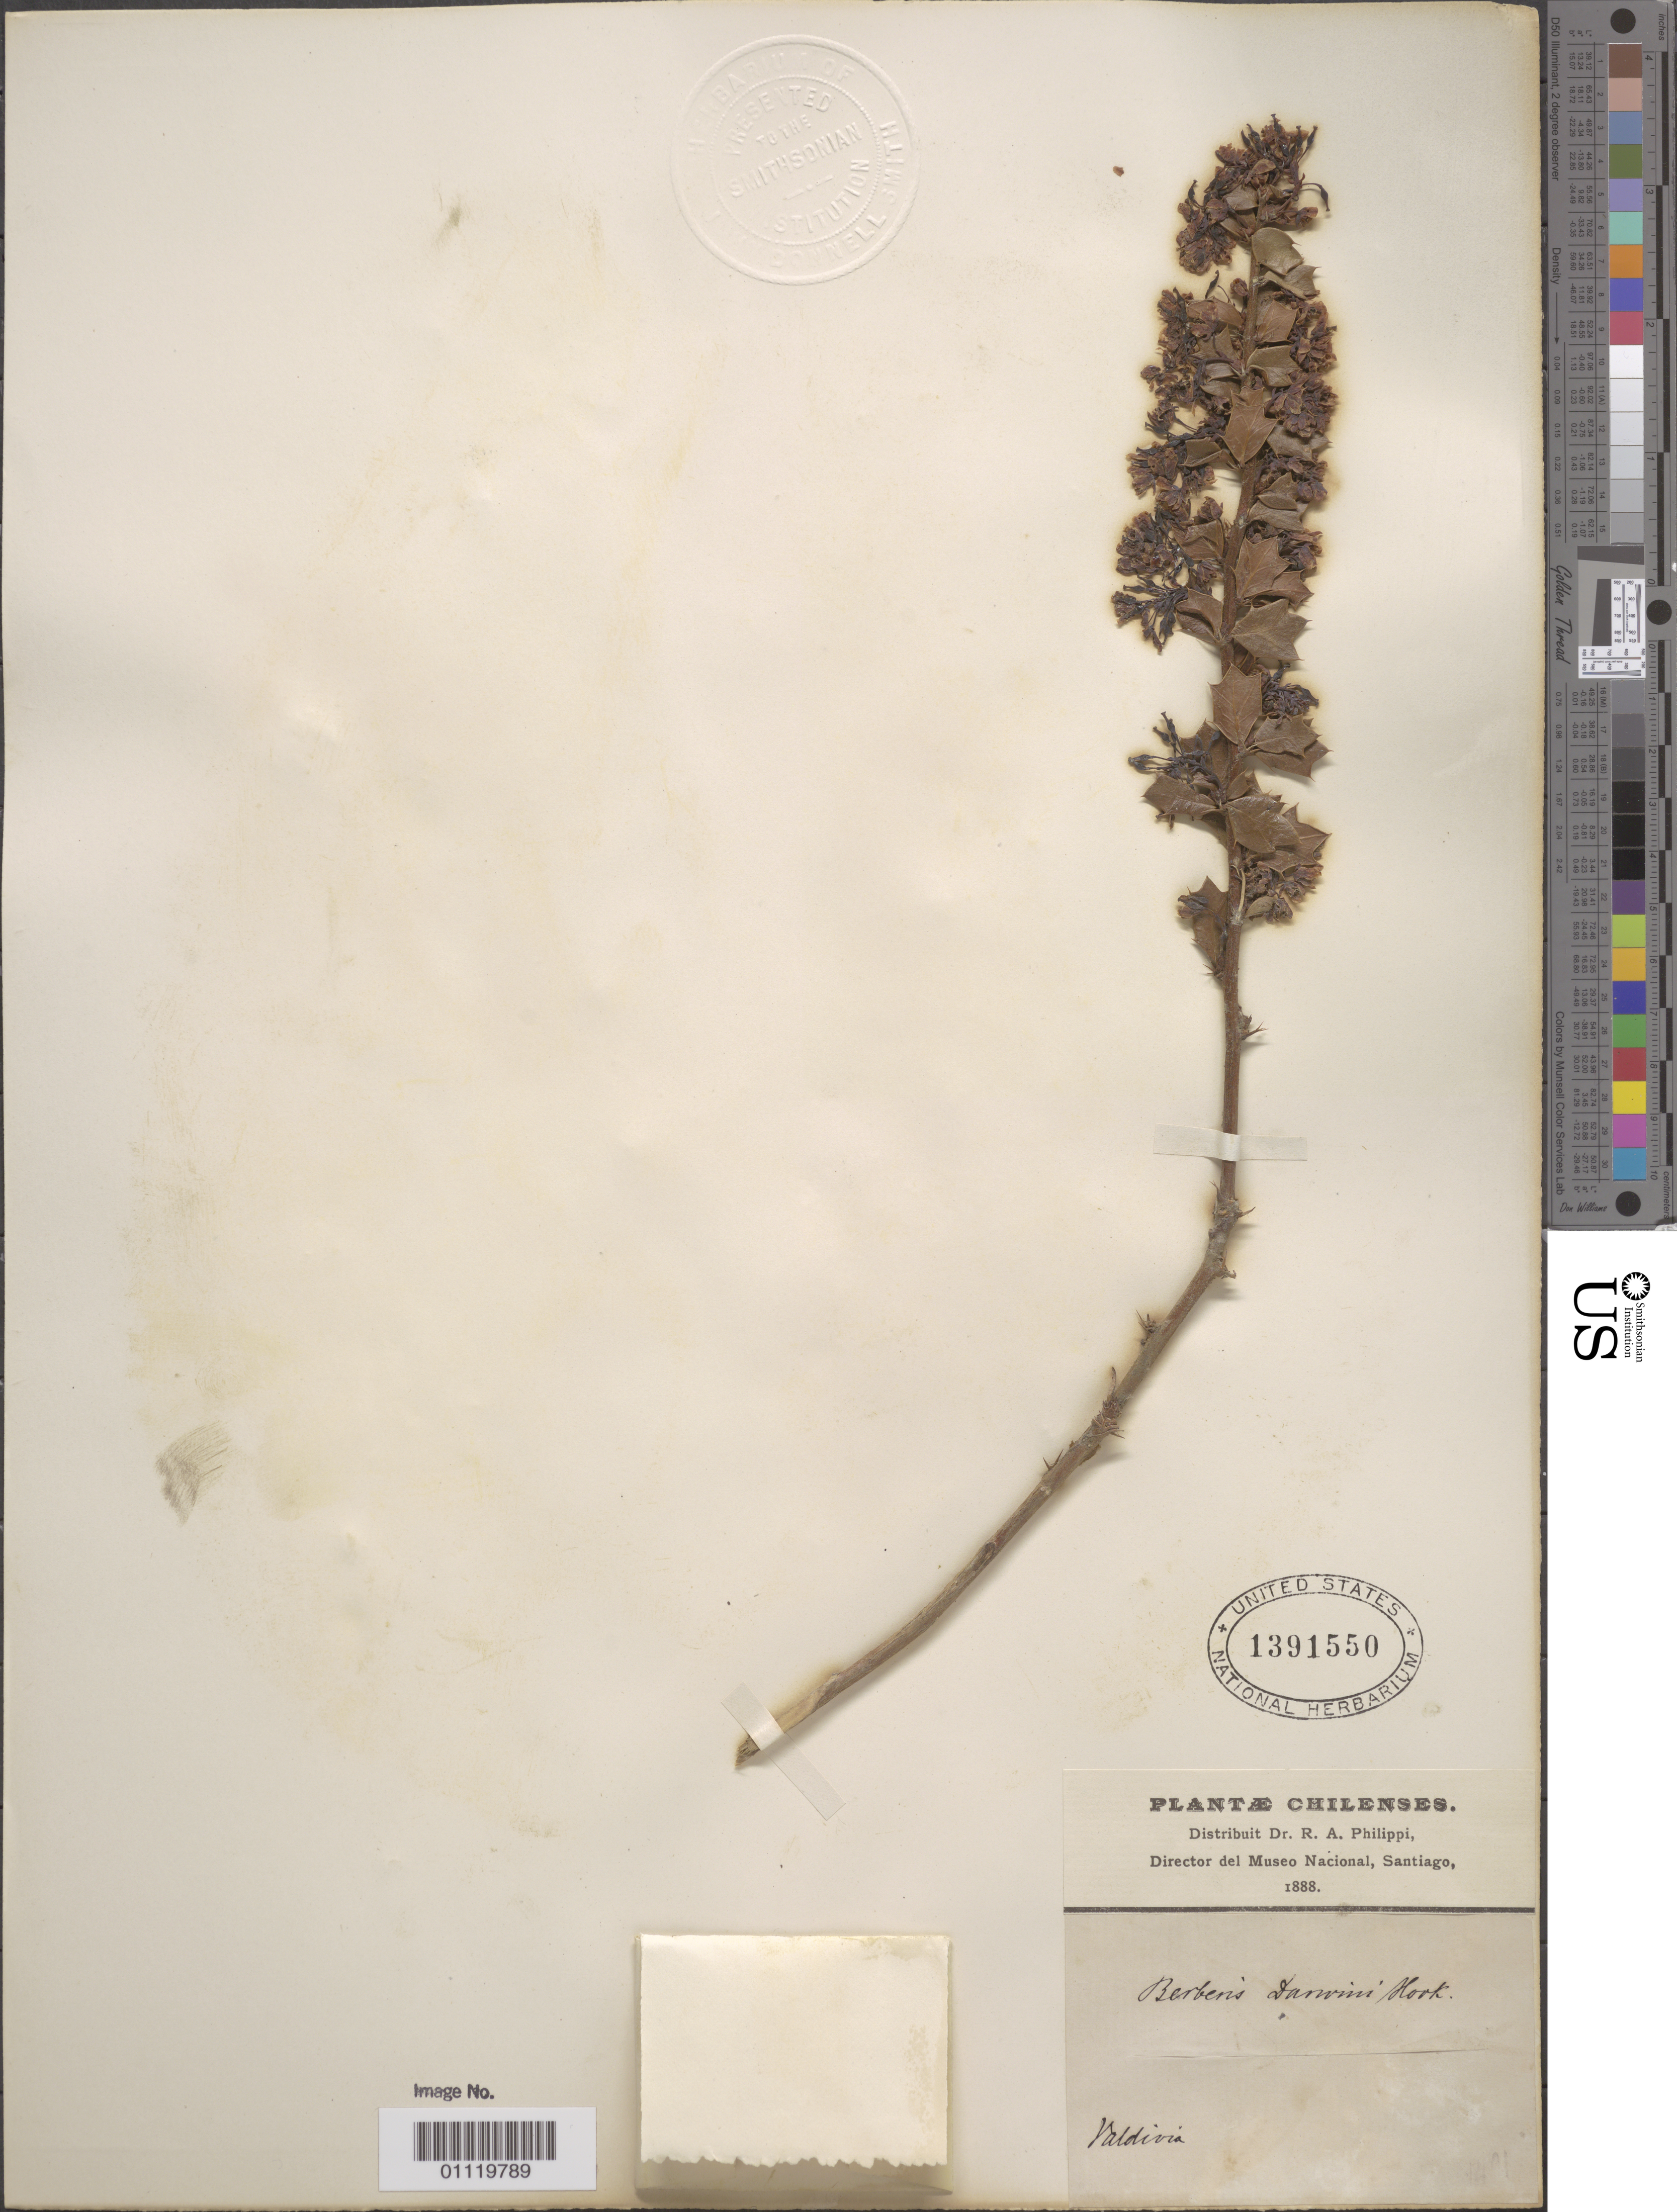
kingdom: Plantae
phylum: Tracheophyta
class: Magnoliopsida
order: Ranunculales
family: Berberidaceae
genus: Berberis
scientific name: Berberis darwinii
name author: Hook.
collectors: R. A. Philippi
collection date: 1888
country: Chile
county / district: Valdivia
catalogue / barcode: US 1391550